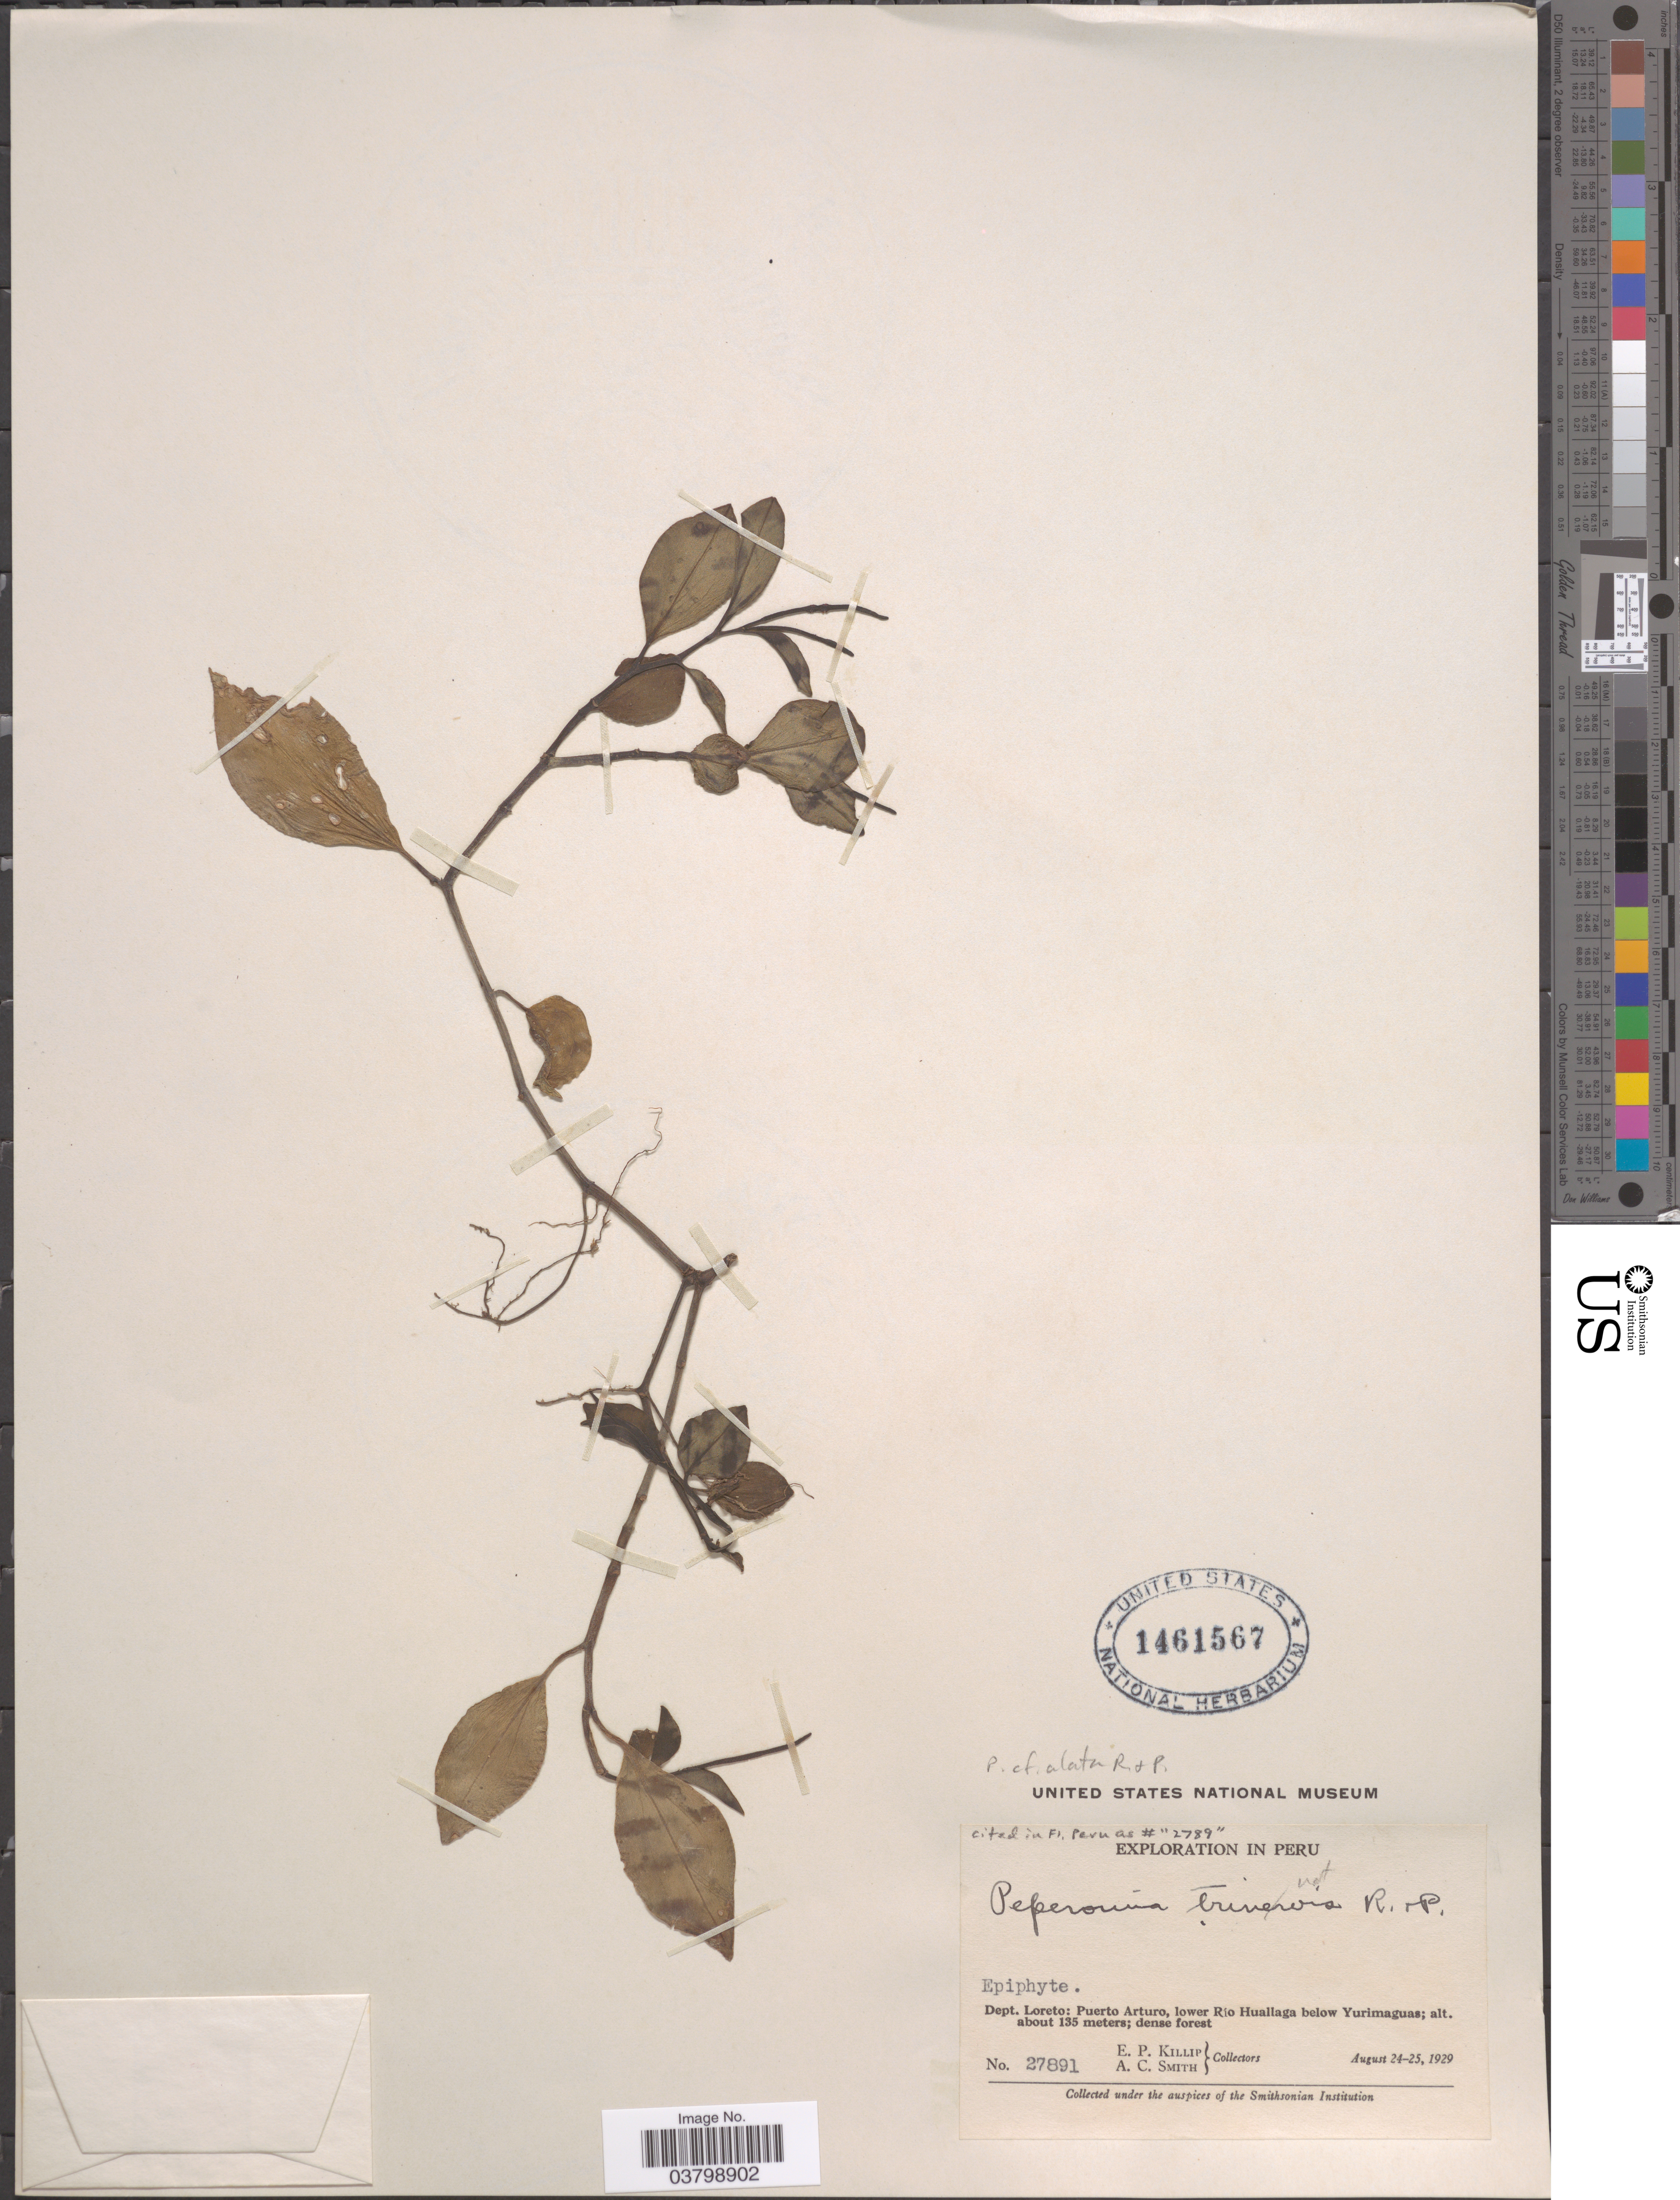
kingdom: Plantae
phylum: Tracheophyta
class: Magnoliopsida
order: Piperales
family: Piperaceae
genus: Peperomia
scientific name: Peperomia trinervis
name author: Ruiz & Pav.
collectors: E. P. Killip & A. C. Smith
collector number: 27891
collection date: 1929-08-24/1929-08-25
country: Peru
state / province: Loreto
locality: Dept. Loreto: Puerto Arturo, lower Río Huallaga below Yurimaguas.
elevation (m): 135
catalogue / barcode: US 1461567